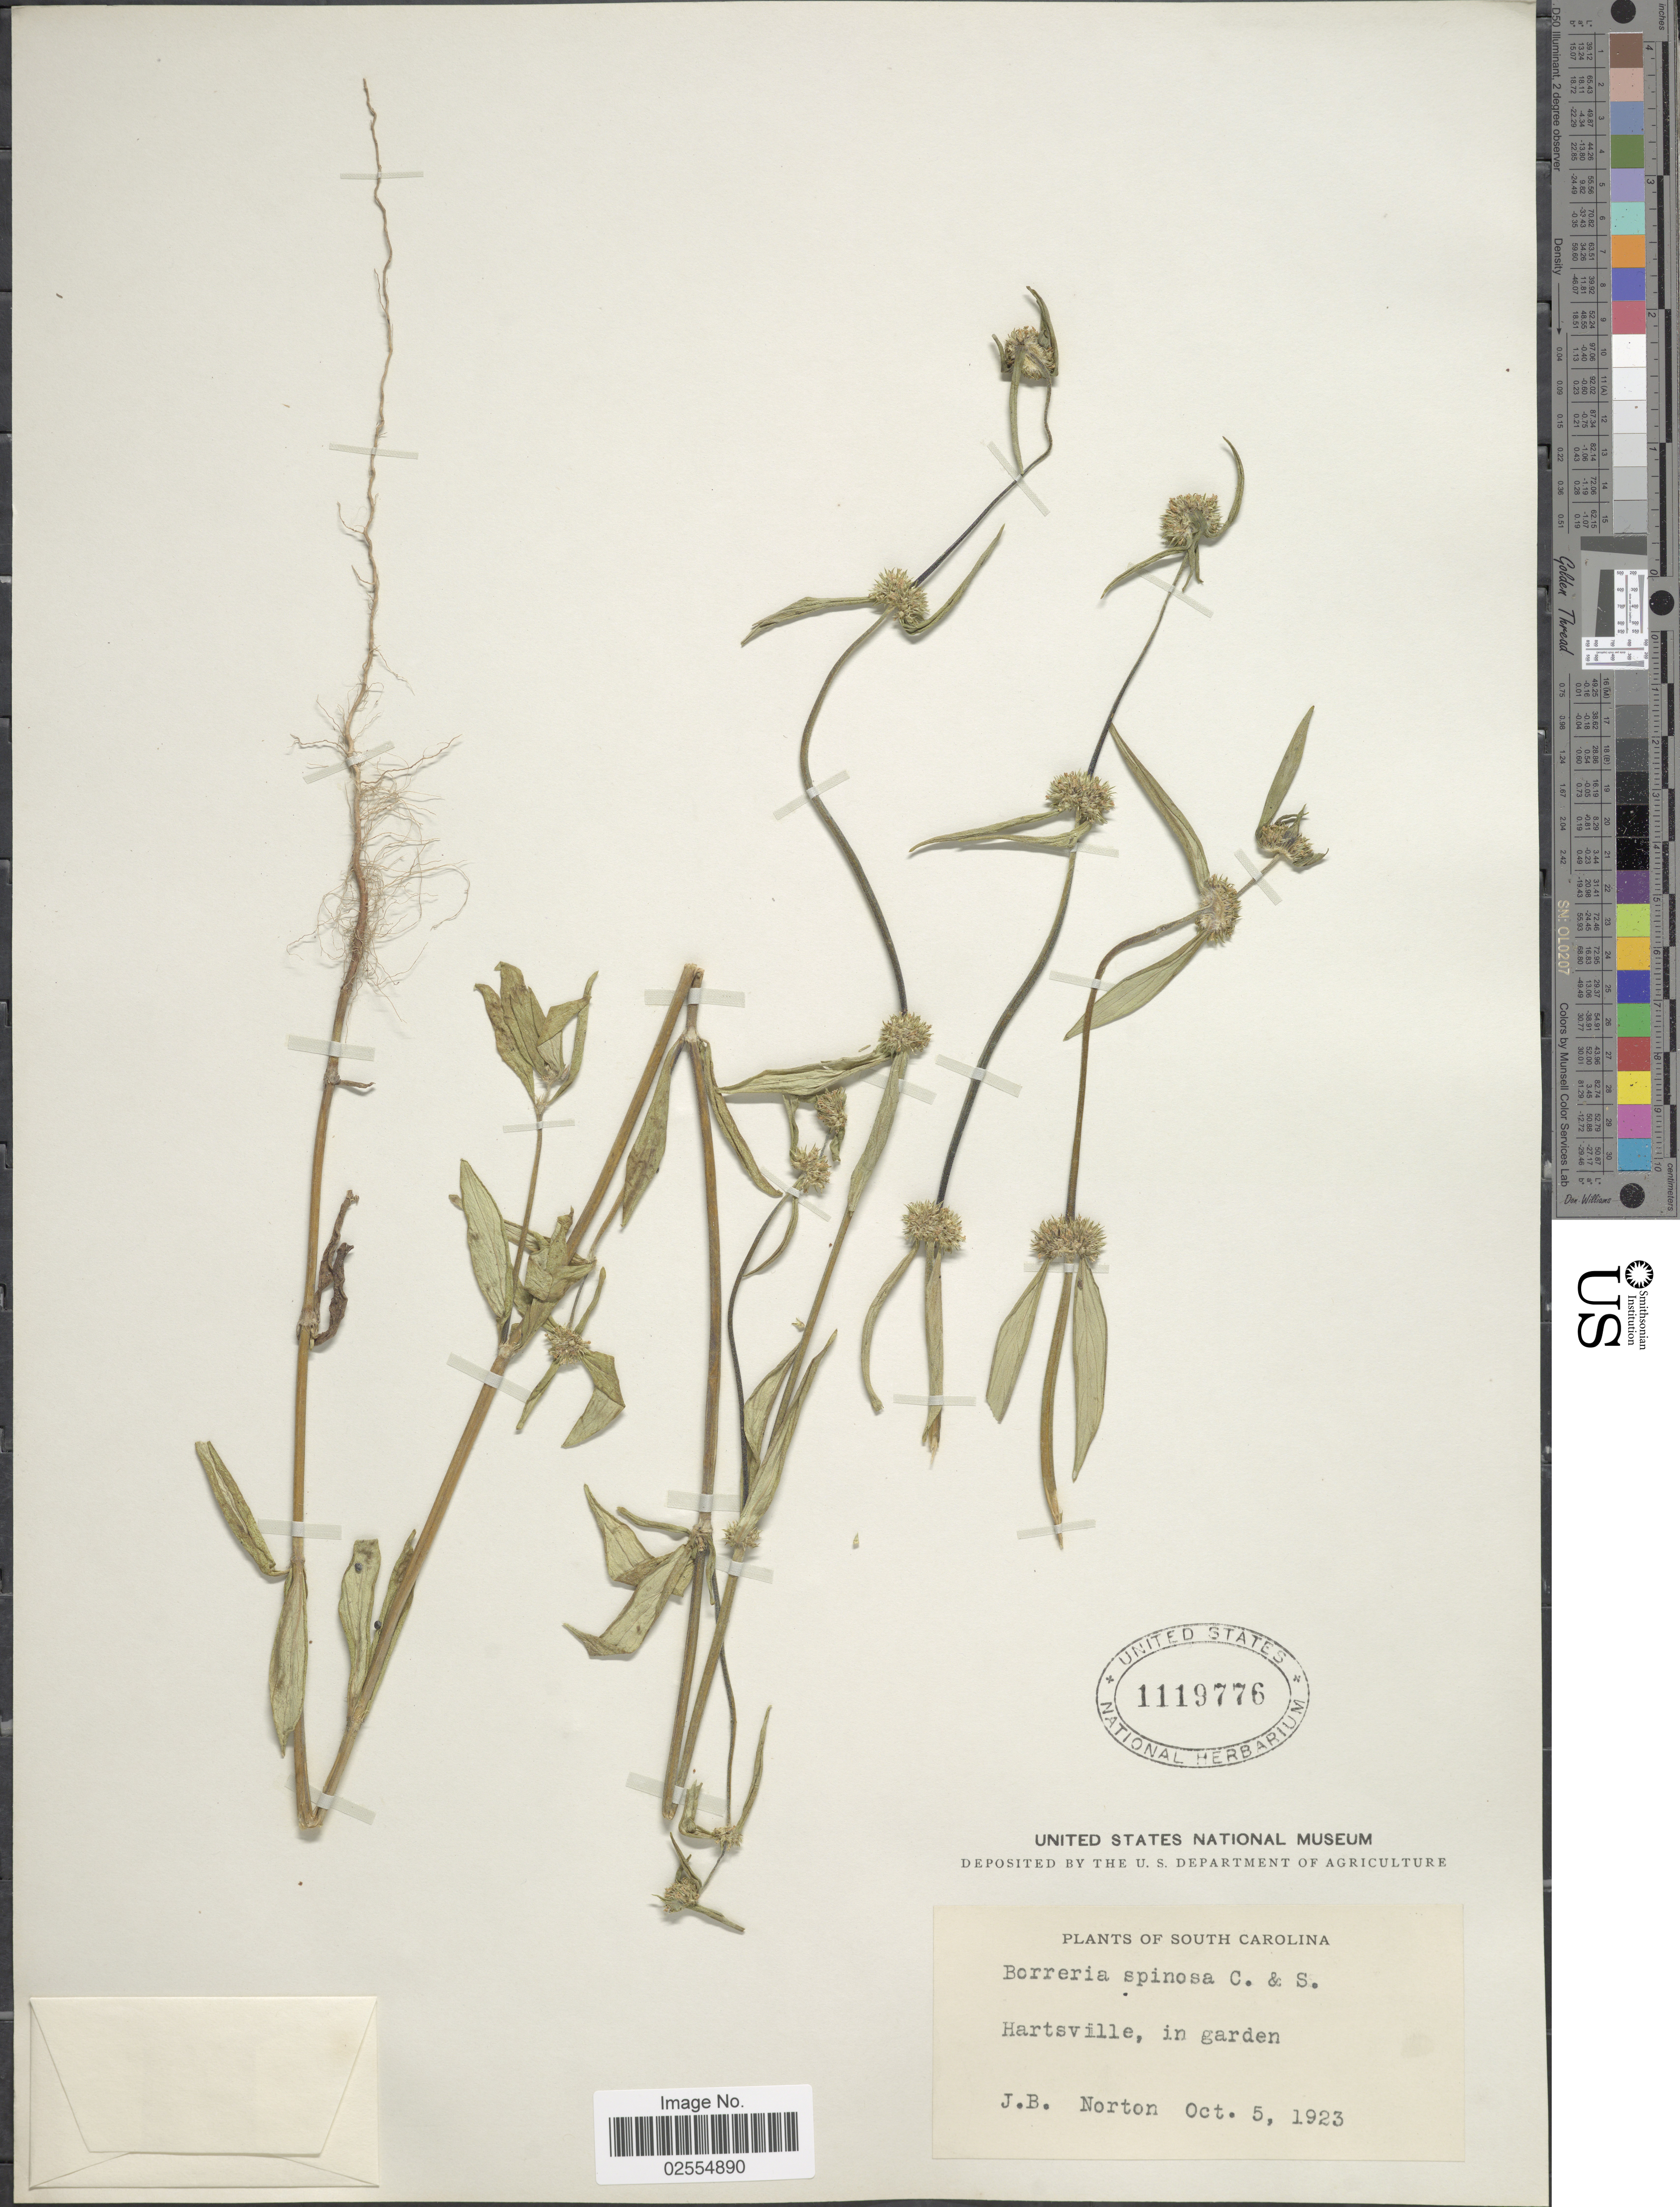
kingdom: Plantae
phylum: Tracheophyta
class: Magnoliopsida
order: Gentianales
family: Rubiaceae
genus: Mitracarpus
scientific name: Mitracarpus hirtus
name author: (L.) DC.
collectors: J. B. Norton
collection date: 1923-10-05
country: United States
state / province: South Carolina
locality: Hartsville, in garden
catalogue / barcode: US 1119776